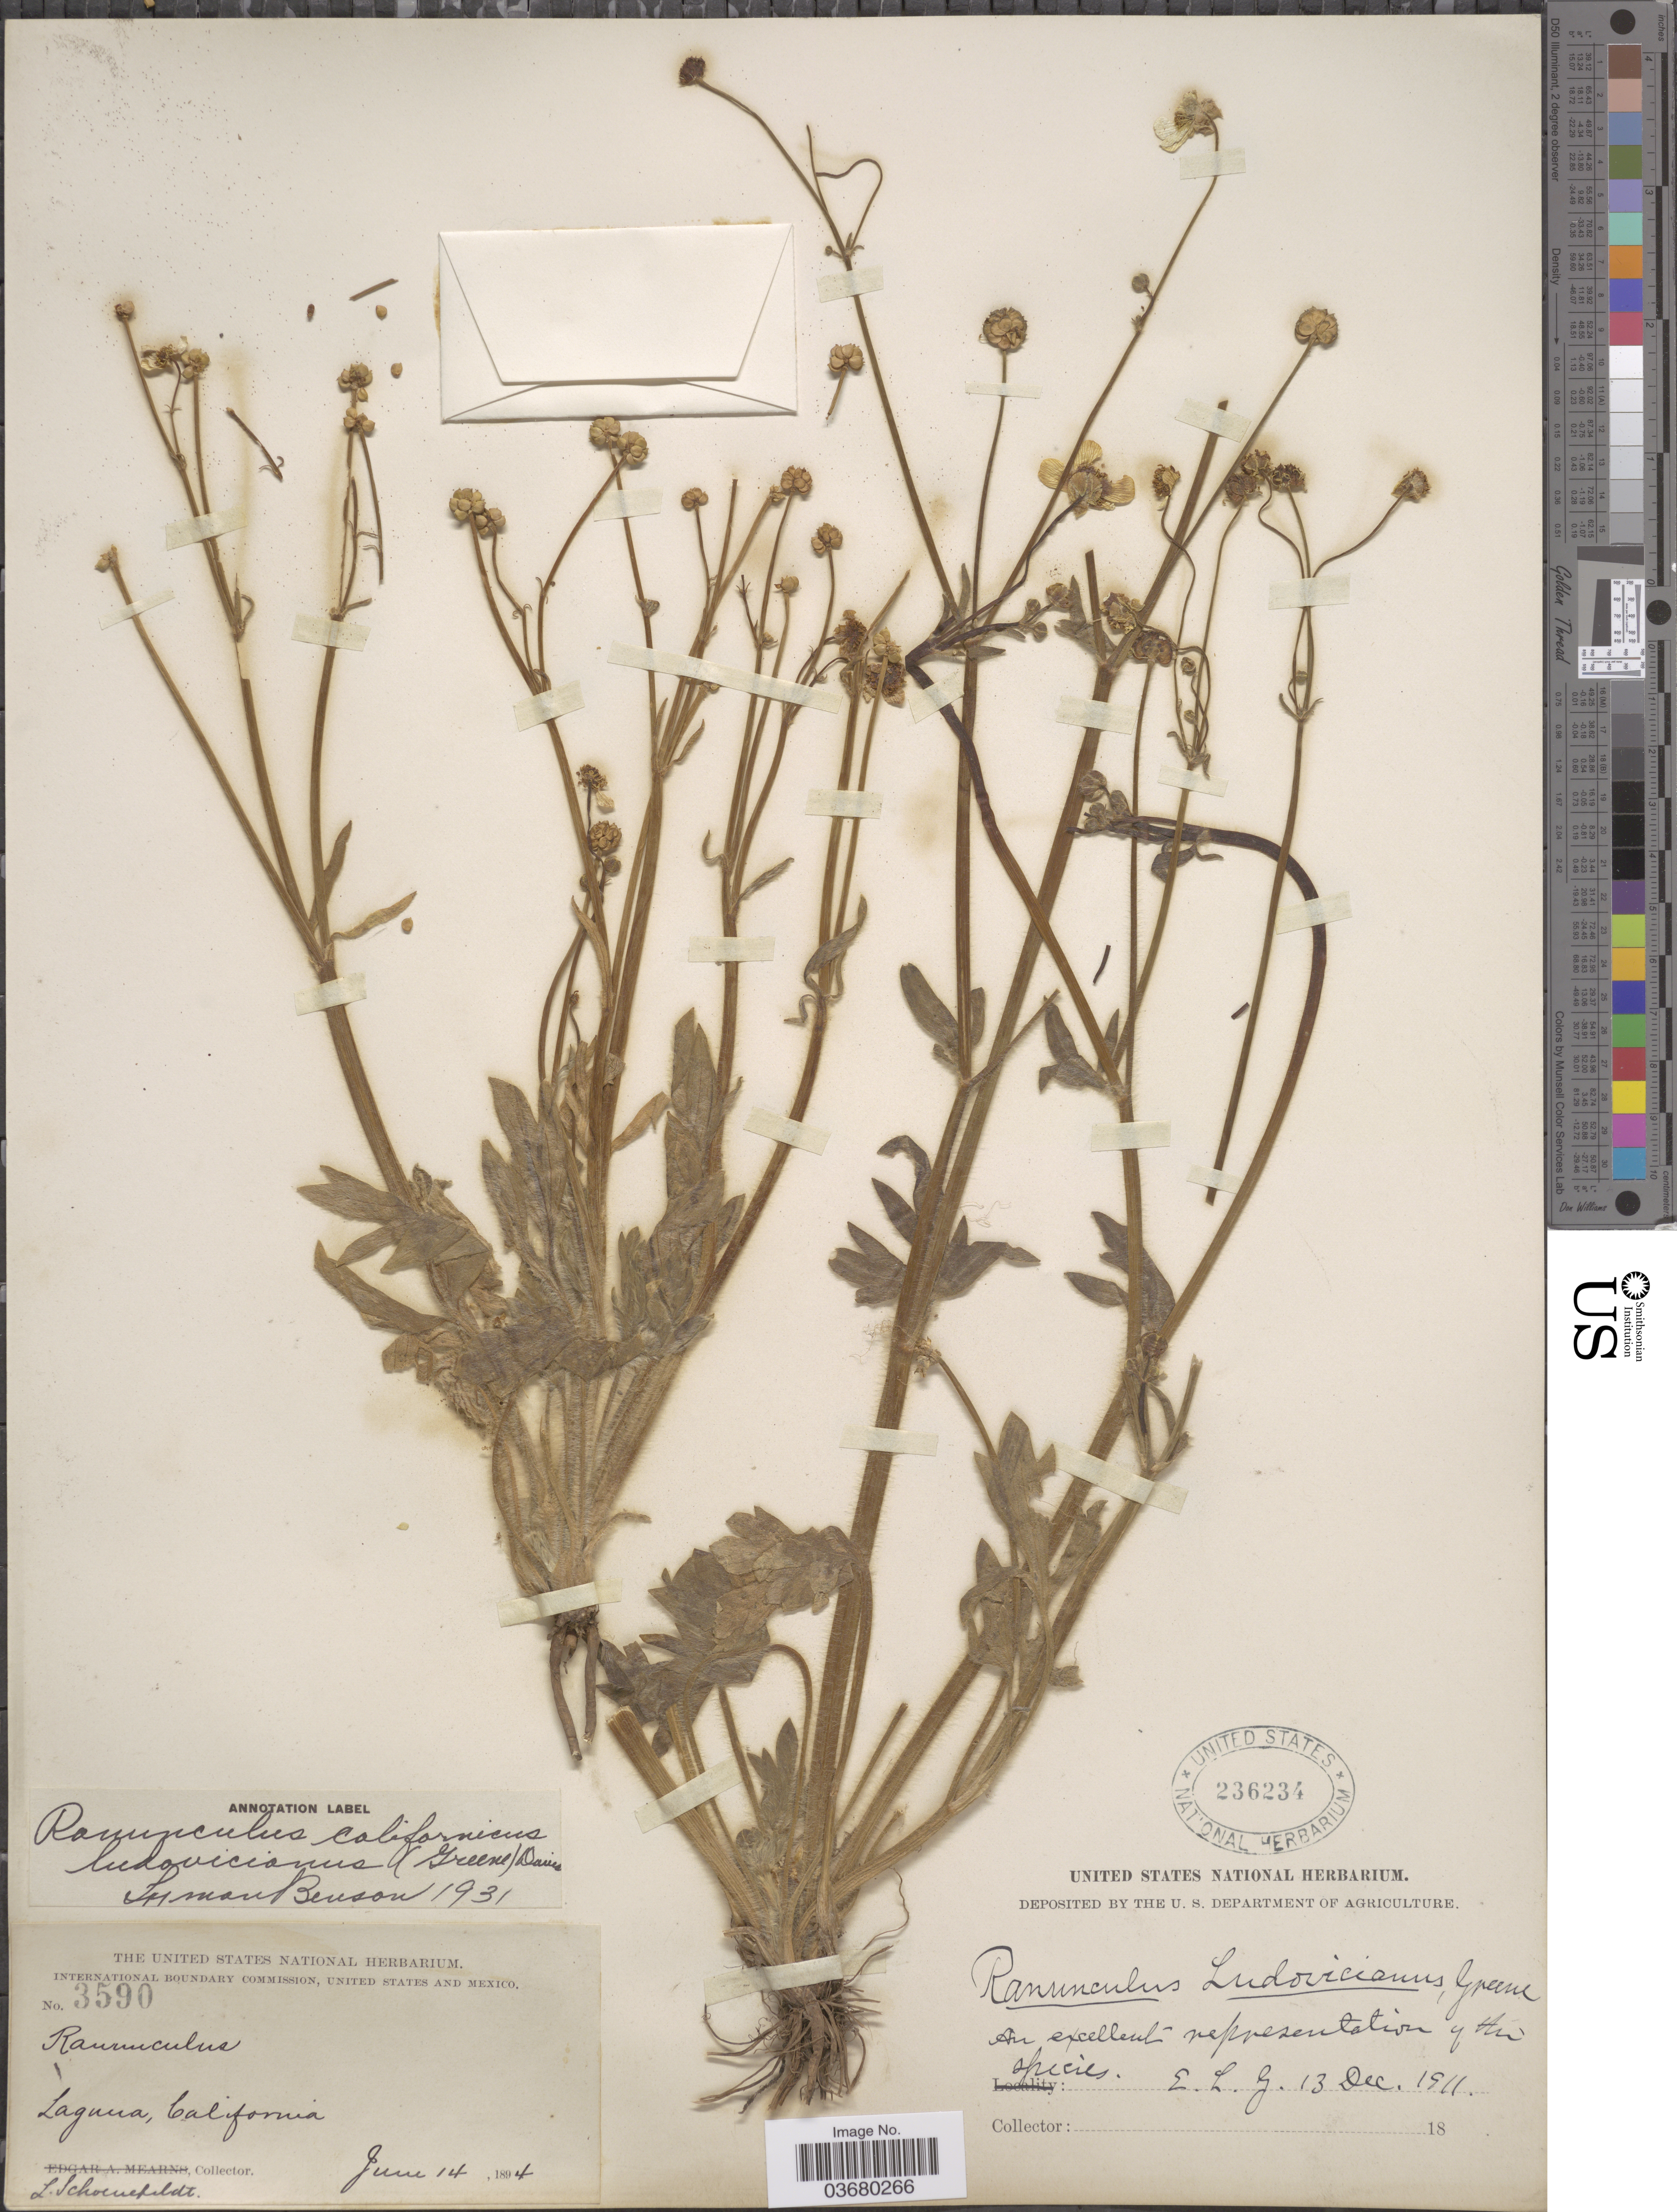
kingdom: Plantae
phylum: Tracheophyta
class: Magnoliopsida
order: Ranunculales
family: Ranunculaceae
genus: Ranunculus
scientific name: Ranunculus canus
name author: Benth.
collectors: L. Schoenefeldt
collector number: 3590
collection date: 1894-06-14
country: United States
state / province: California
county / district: Orange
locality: Laguna.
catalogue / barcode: US 236234